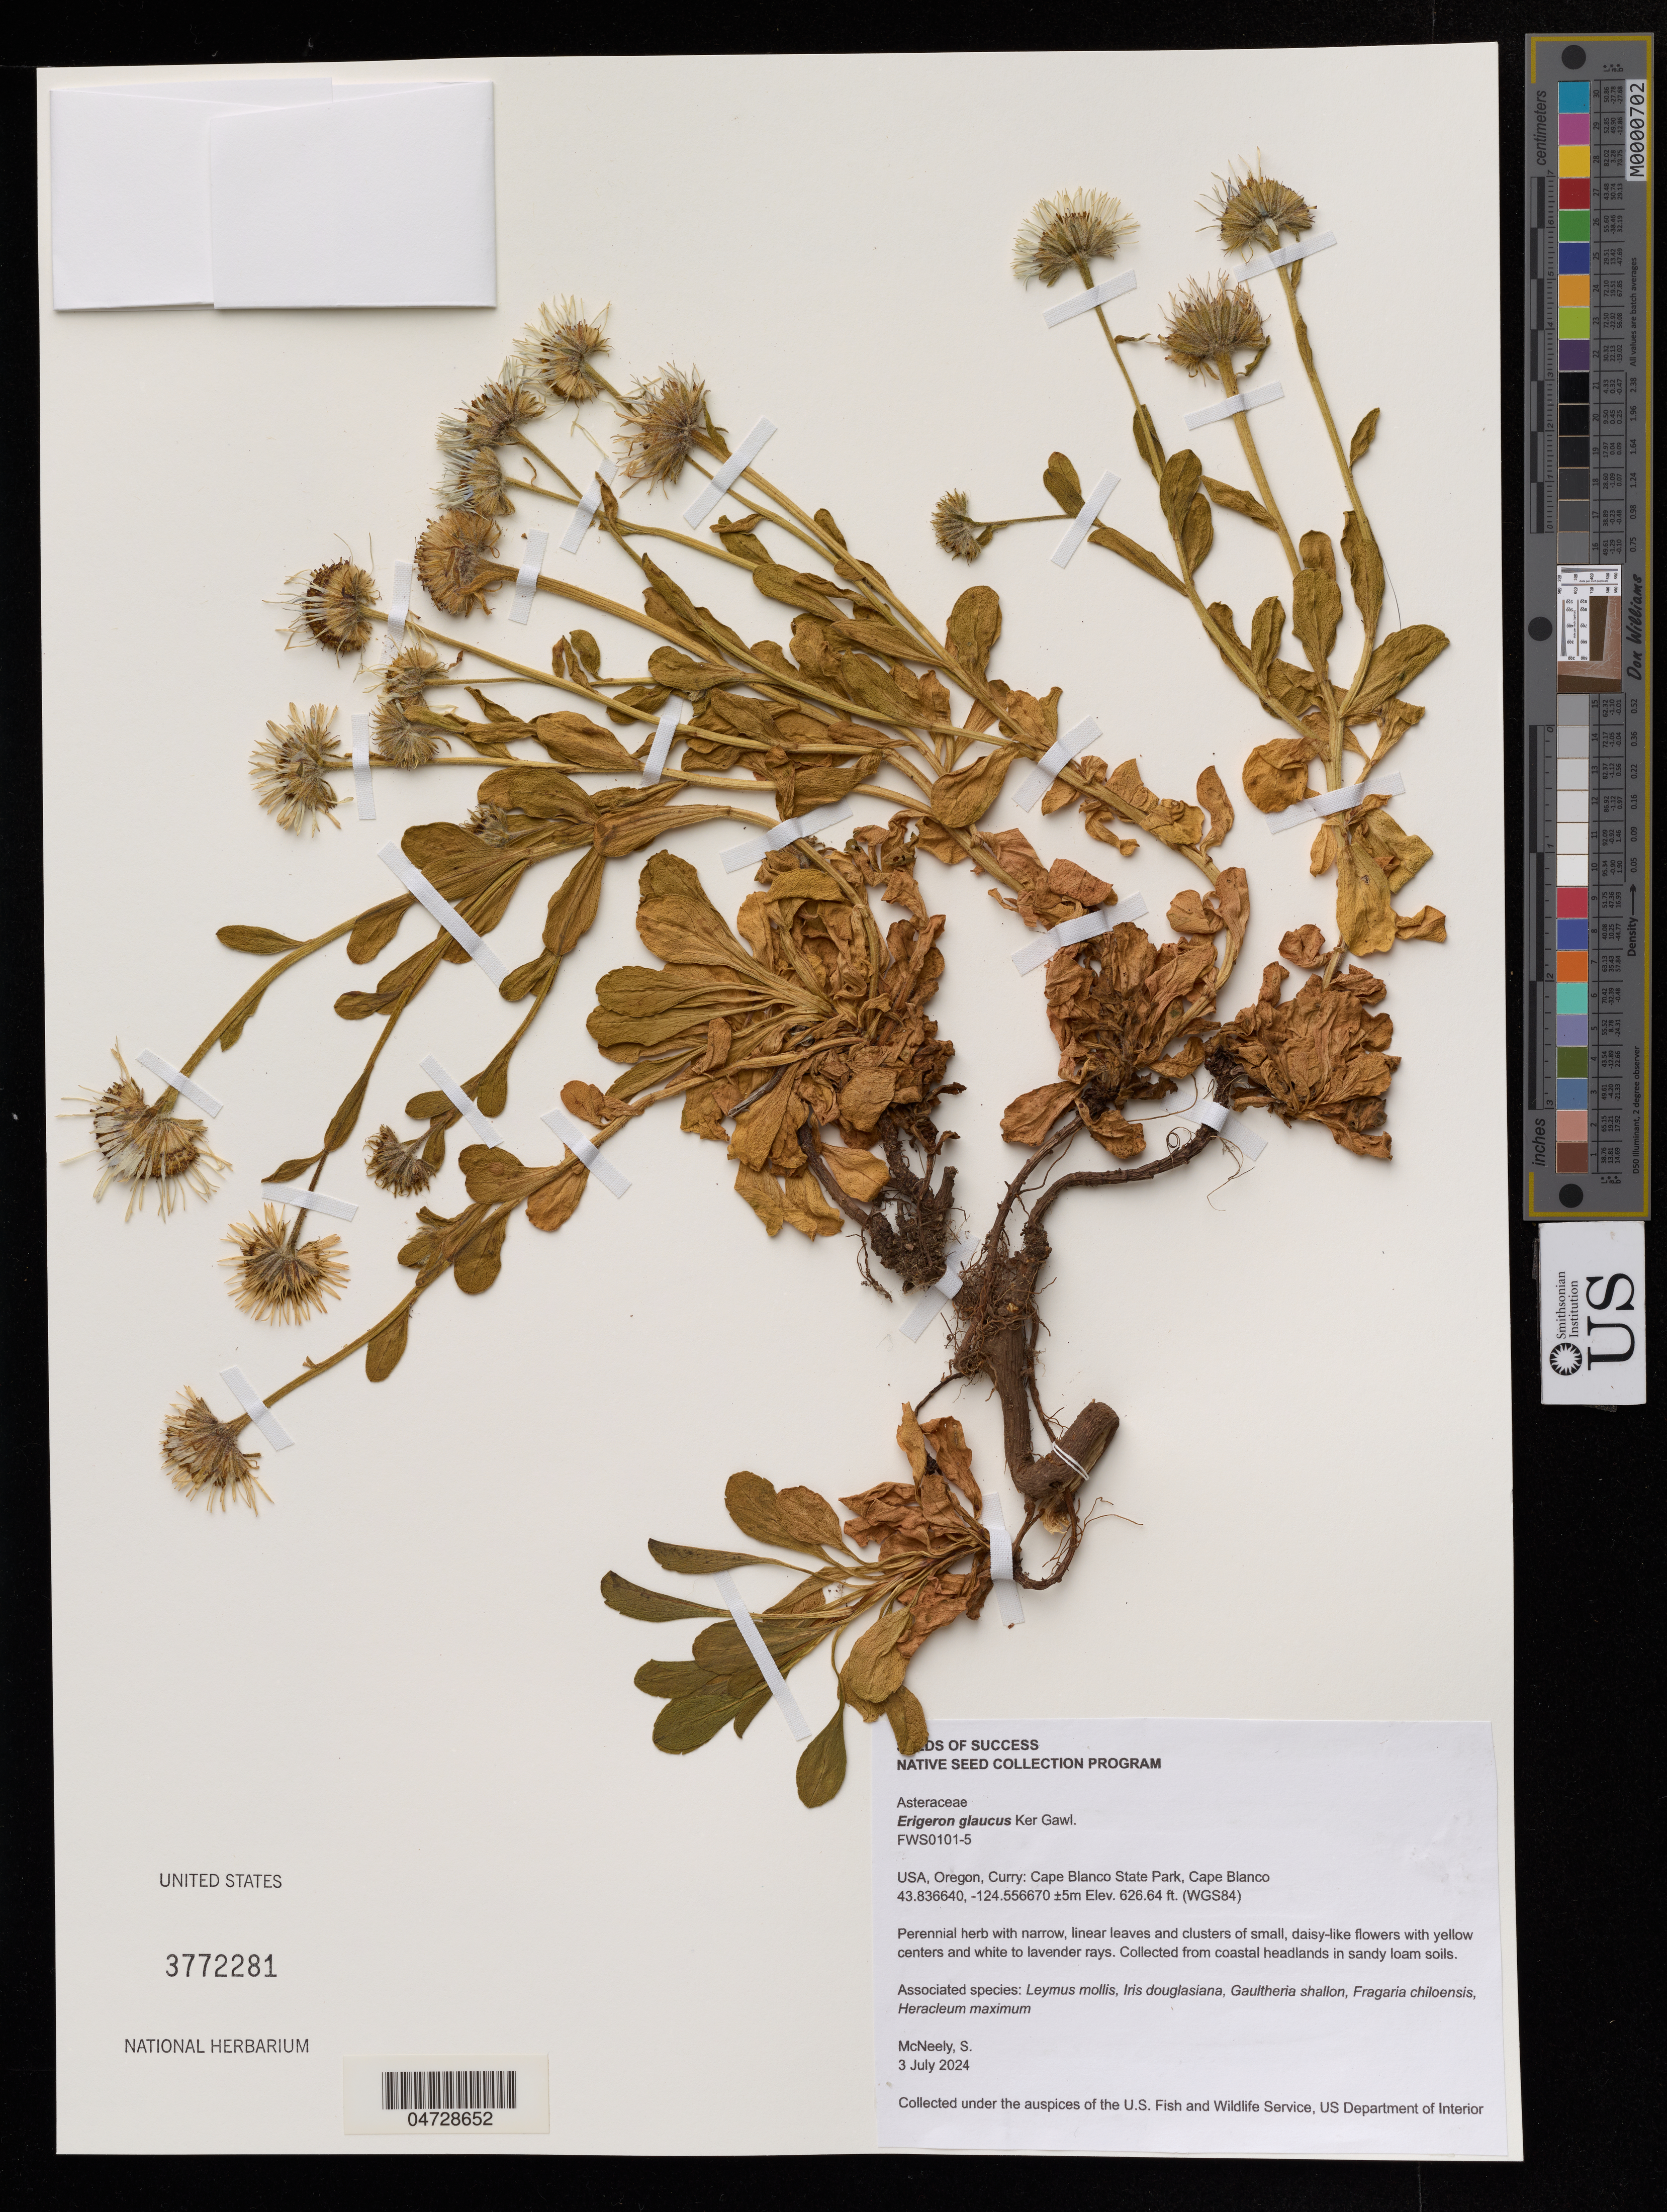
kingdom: Plantae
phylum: Tracheophyta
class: Magnoliopsida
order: Asterales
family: Asteraceae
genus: Erigeron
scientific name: Erigeron glaucus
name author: Ker Gawl.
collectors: S. McNeely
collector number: FWS0101-5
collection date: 2024-07-03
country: United States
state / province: Oregon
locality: Curry: Cape Blanco State Park, Cape Blanco.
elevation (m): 5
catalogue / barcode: US 3772281